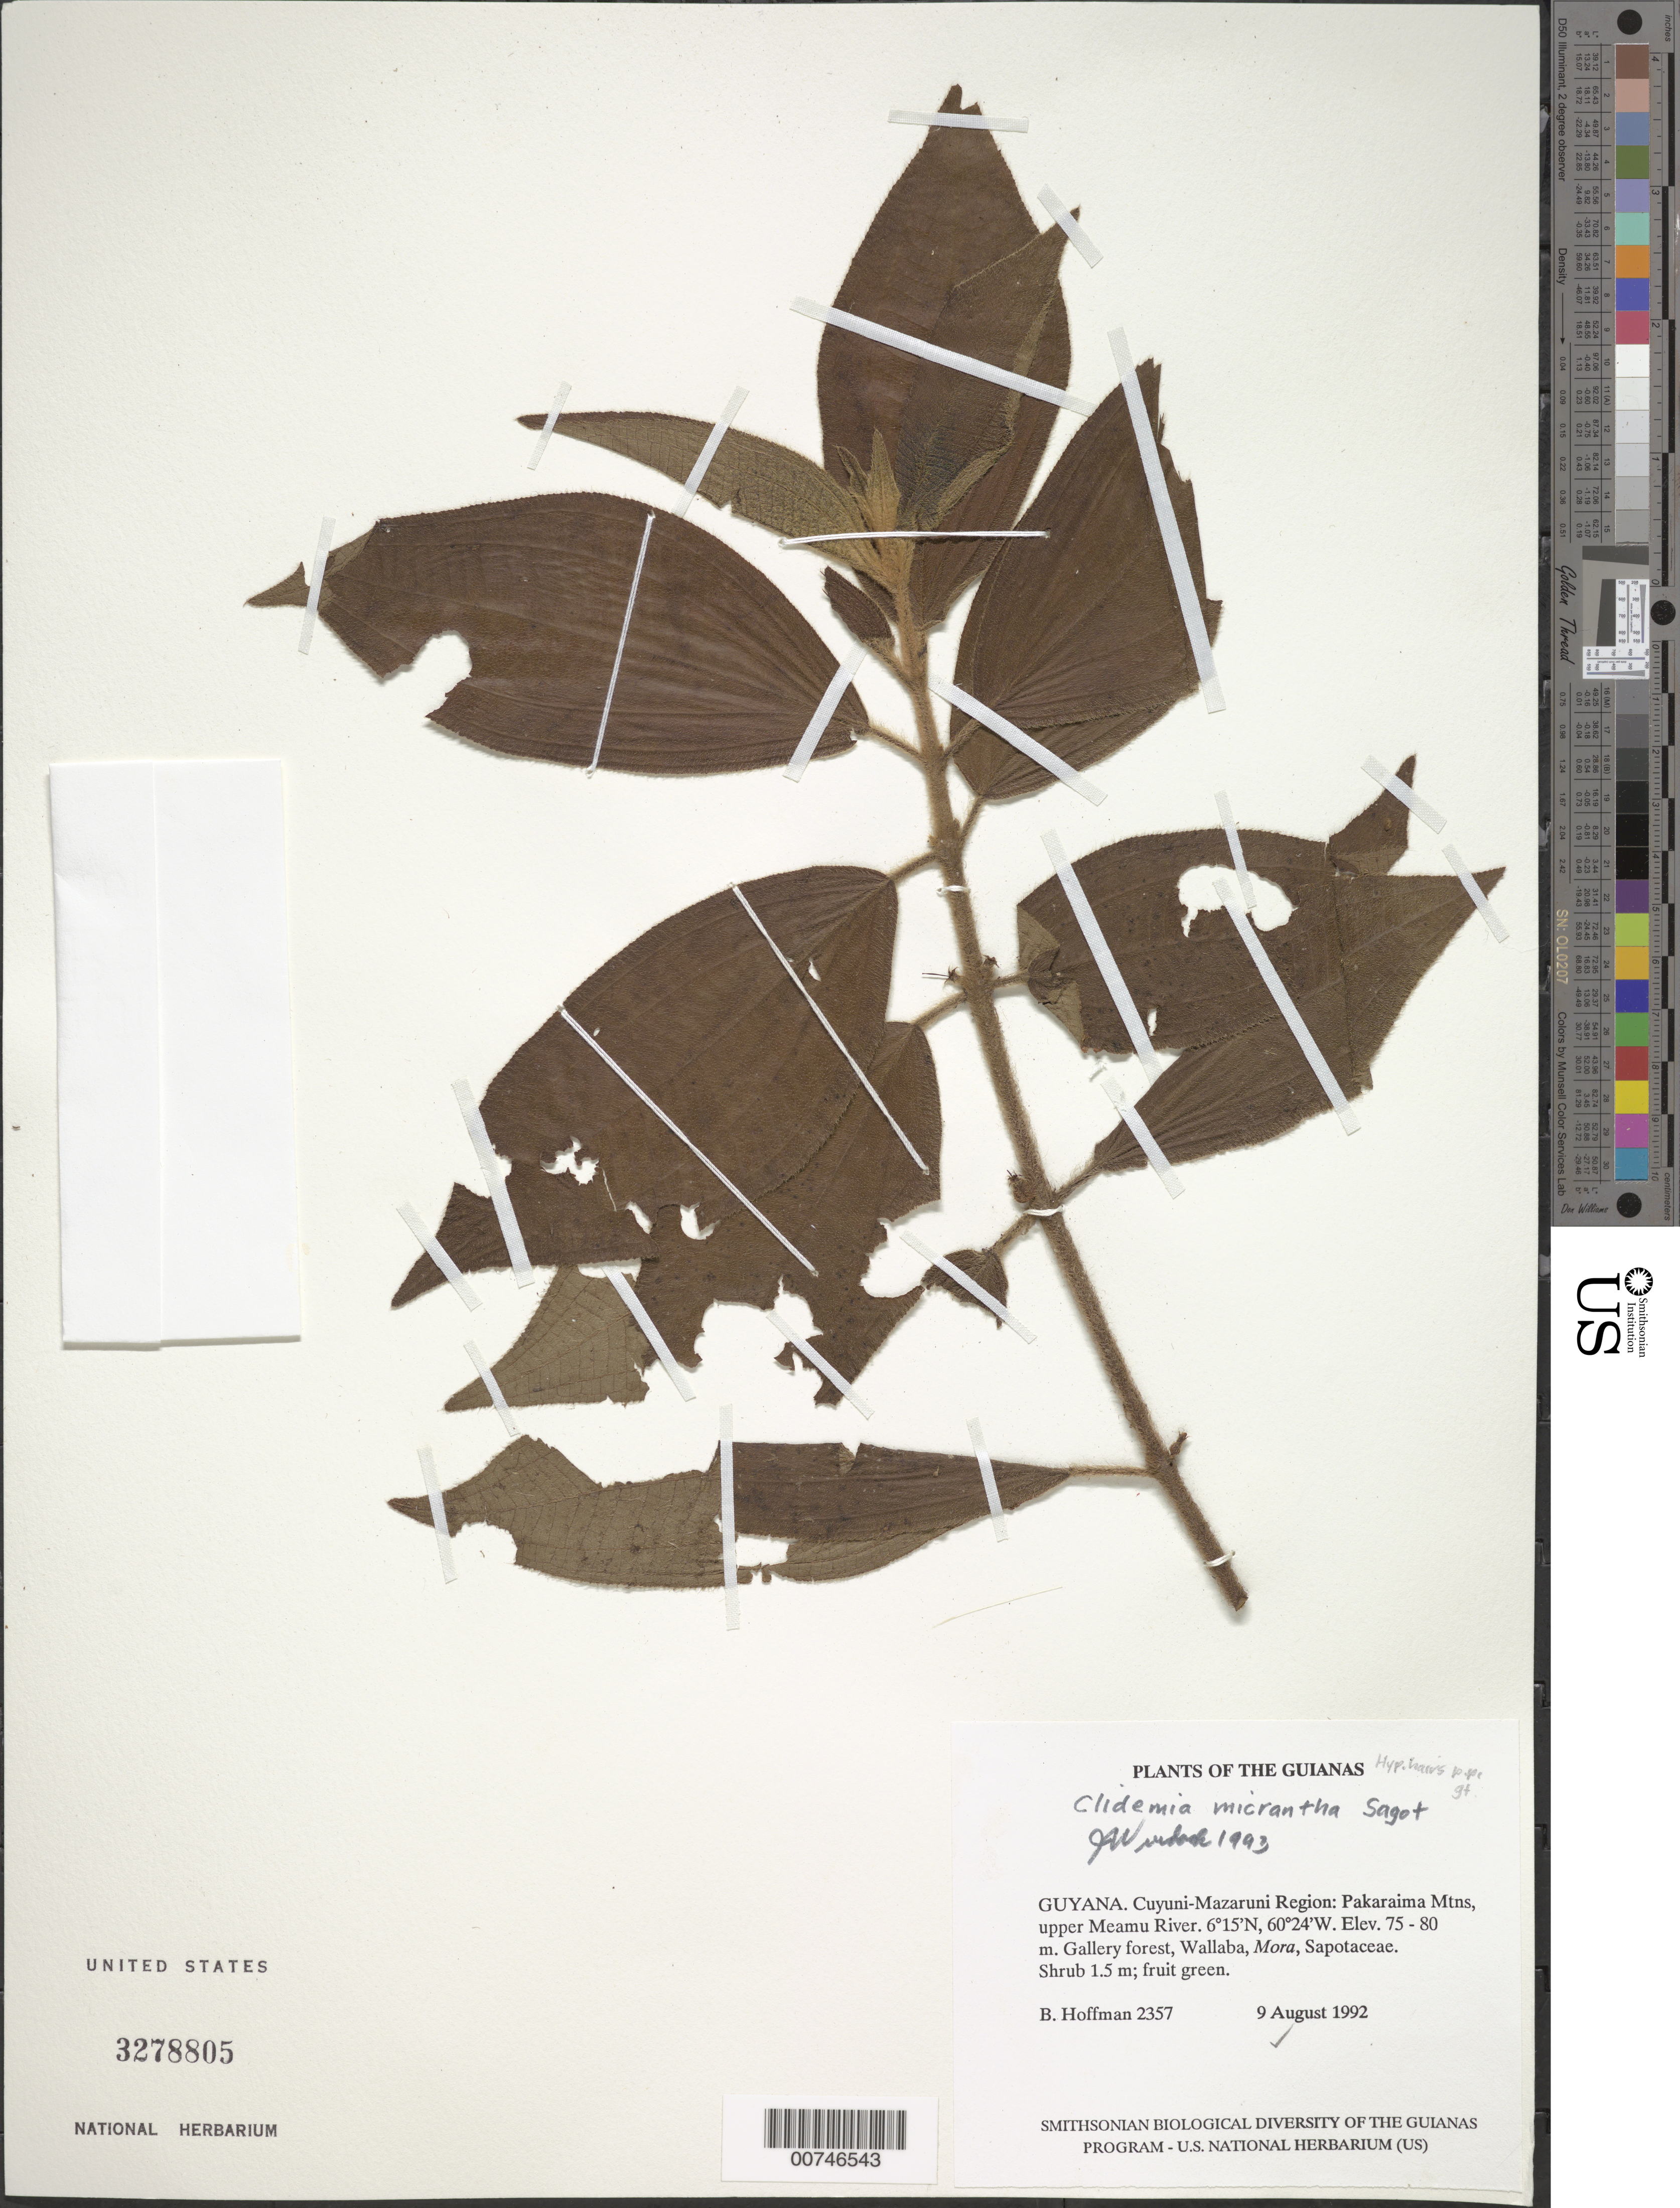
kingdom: Plantae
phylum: Tracheophyta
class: Magnoliopsida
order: Myrtales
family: Melastomataceae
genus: Clidemia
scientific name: Clidemia micrantha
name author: Sagot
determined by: Wurdack, John J., (US), US (UNITED STATES)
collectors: B. Hoffman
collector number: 2357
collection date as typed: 9 August 1992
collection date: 1992-08-09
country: Guyana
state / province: Cuyuni-Mazaruni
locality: Pakaraima Mountains, upper Meamu River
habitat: Gallery forest, Wallaba, Mora, Sapotaceae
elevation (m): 75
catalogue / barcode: US 3278805